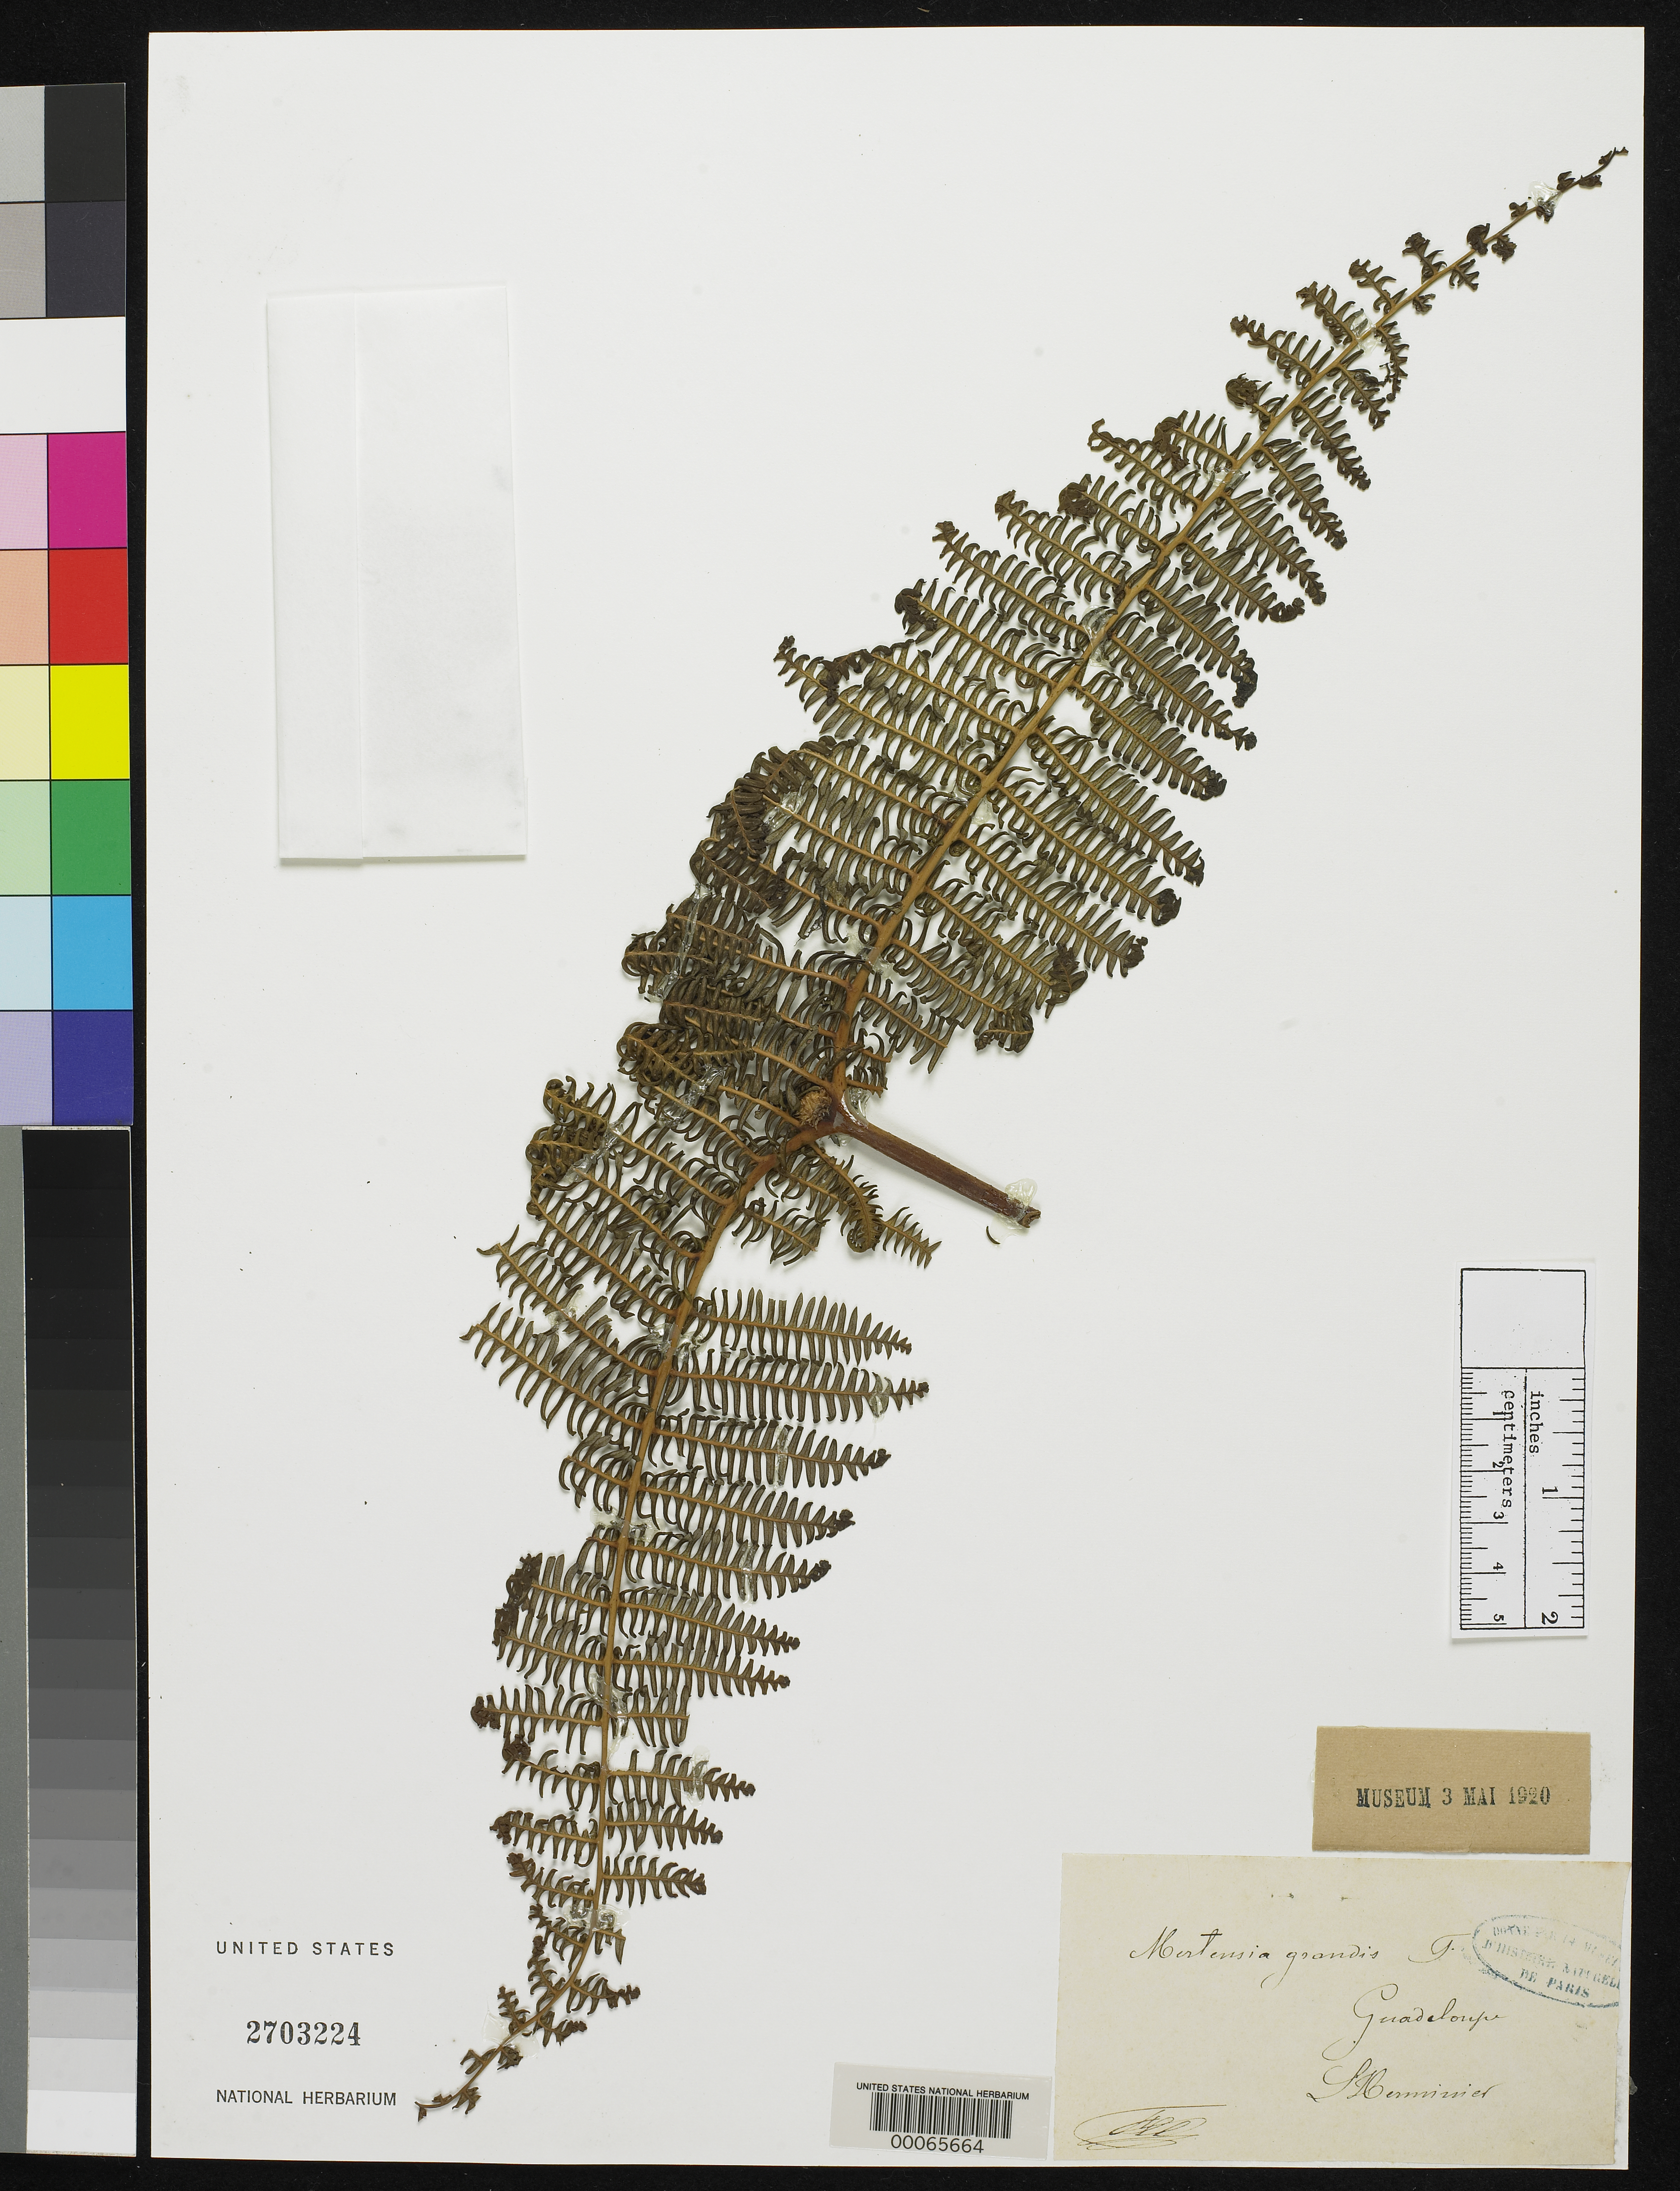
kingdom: Plantae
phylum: Tracheophyta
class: Polypodiopsida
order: Gleicheniales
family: Gleicheniaceae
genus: Mertensia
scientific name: Mertensia grandis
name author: Fée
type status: Isosyntype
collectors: F. L'Herminier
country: Guadeloupe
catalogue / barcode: US 2703224